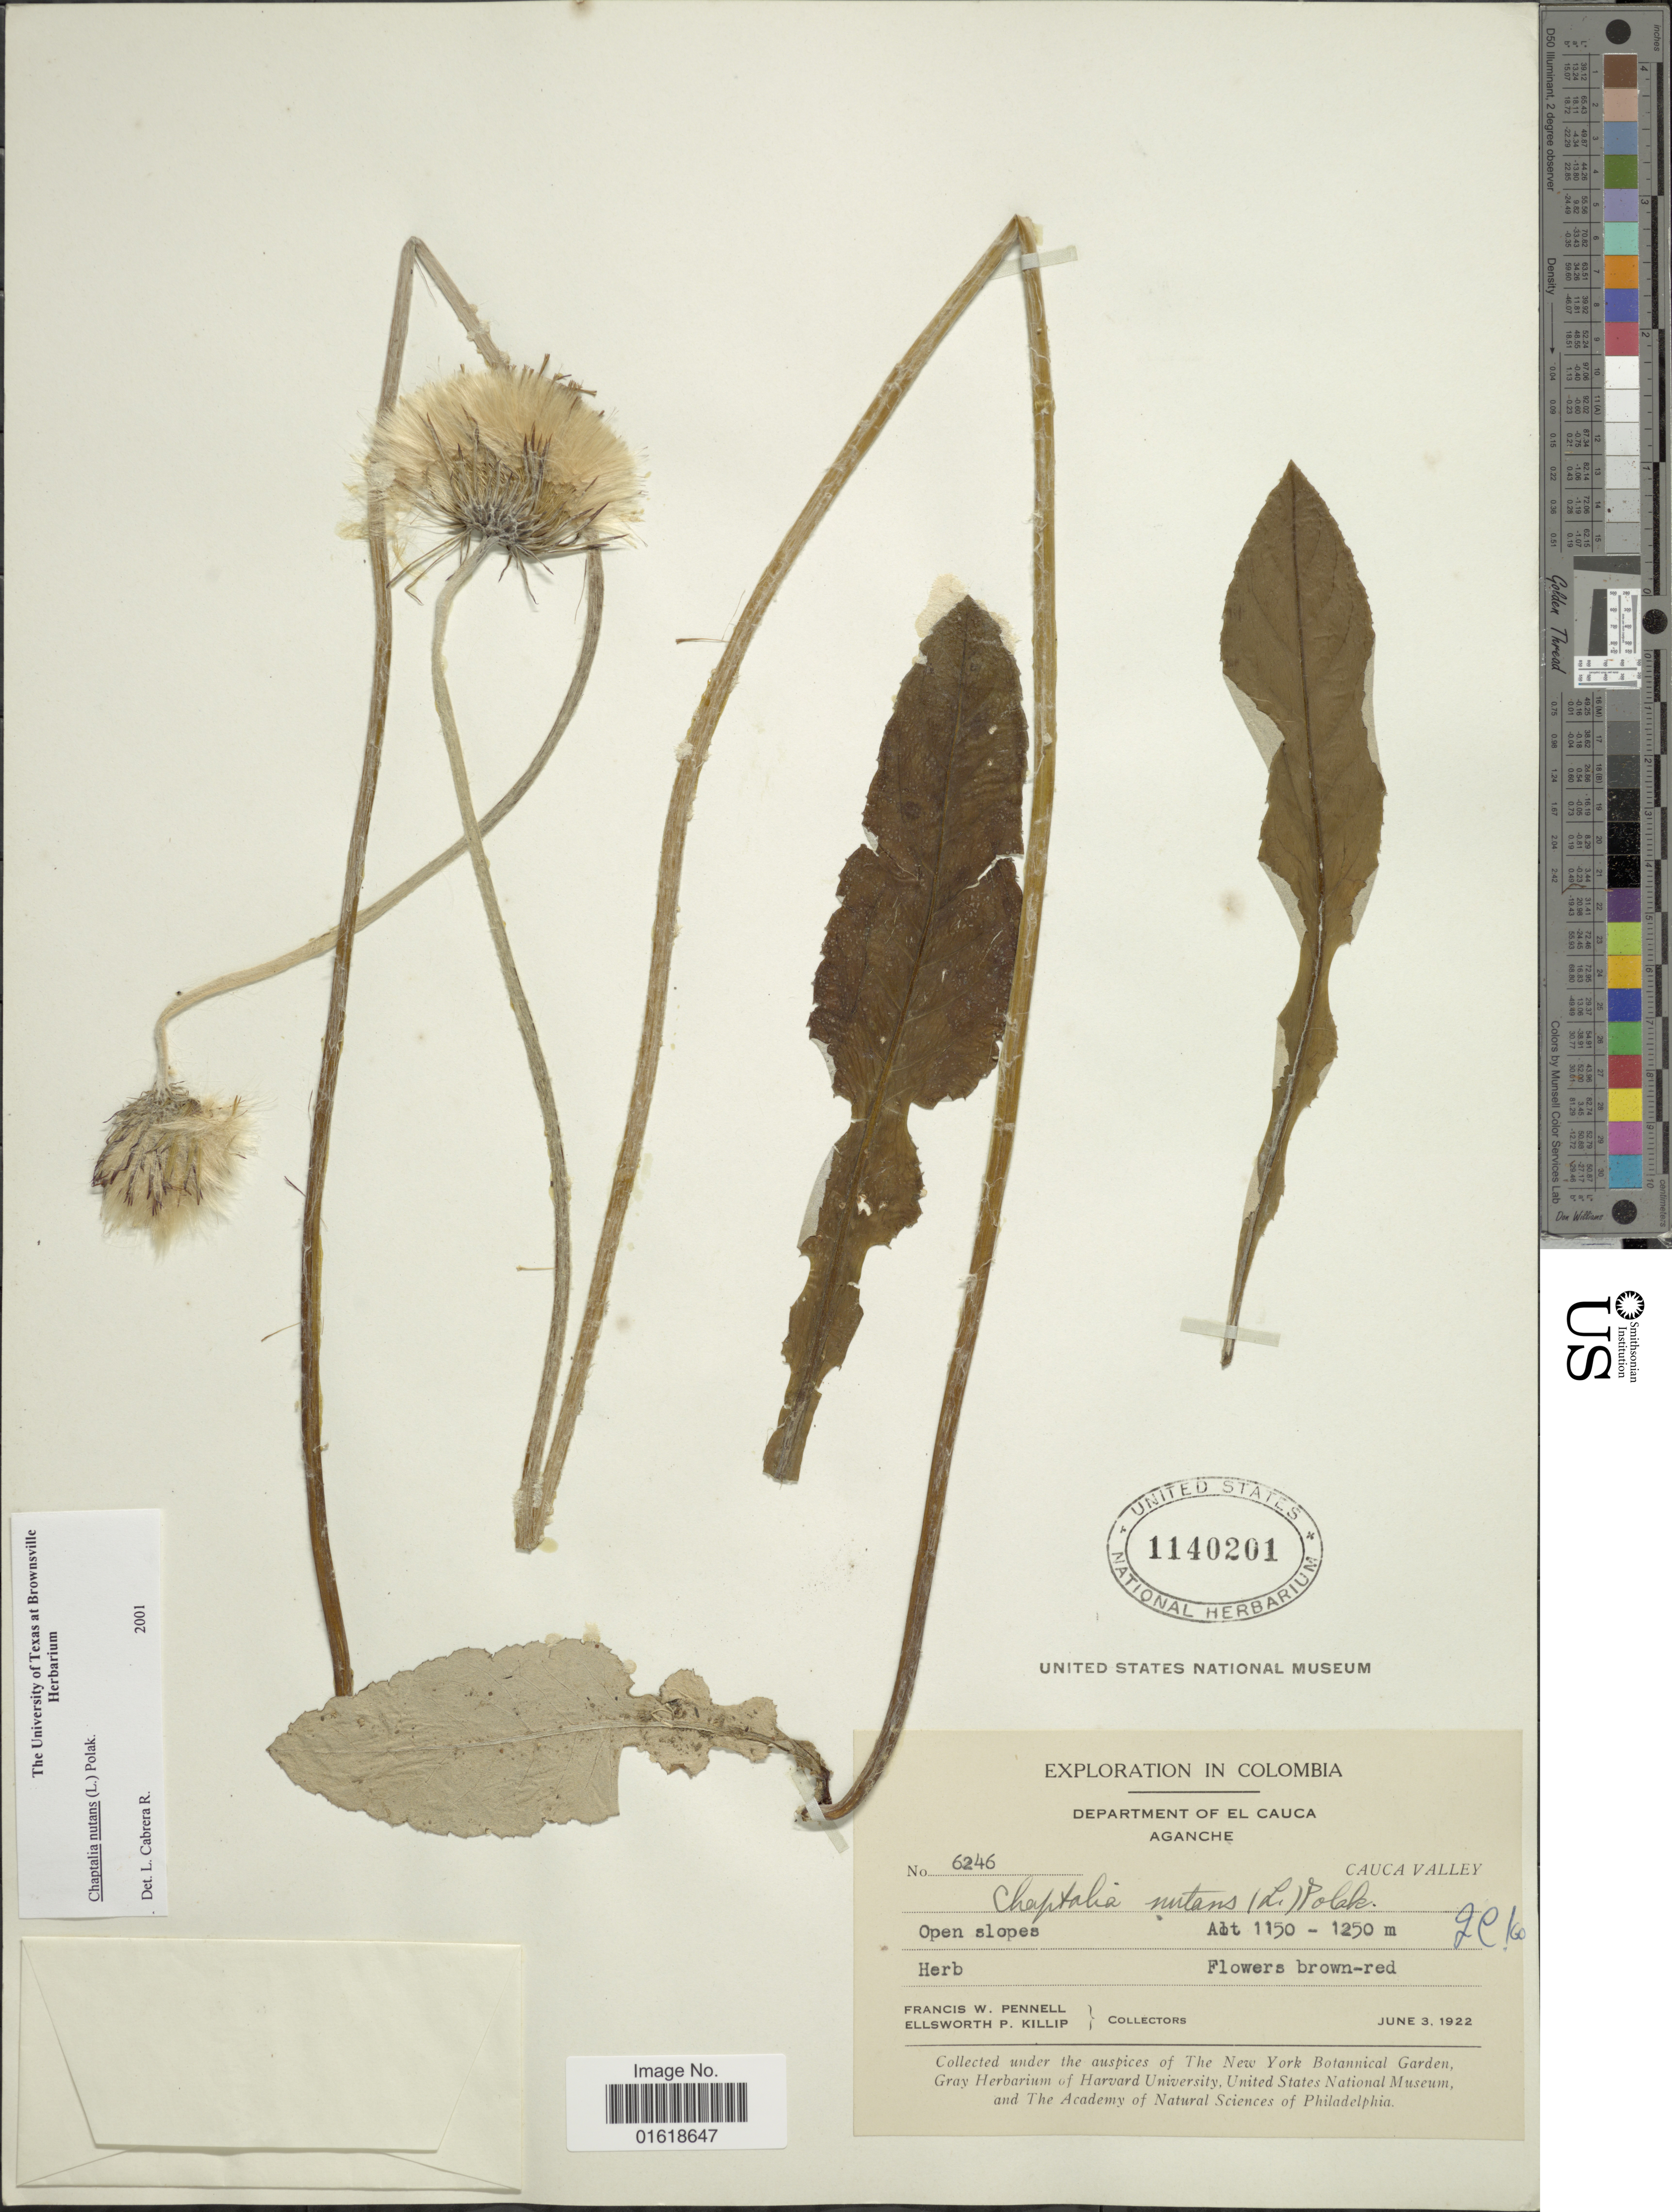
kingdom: Plantae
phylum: Tracheophyta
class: Magnoliopsida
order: Asterales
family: Asteraceae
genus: Chaptalia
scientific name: Chaptalia nutans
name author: (L.) Pol.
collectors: F. W. Pennell & E. P. Killip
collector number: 6246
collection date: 1922-06-03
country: Colombia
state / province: Cauca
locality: Department of El Cauca. Aganche. Cauca Valley.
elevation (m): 1150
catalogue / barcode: US 1140201